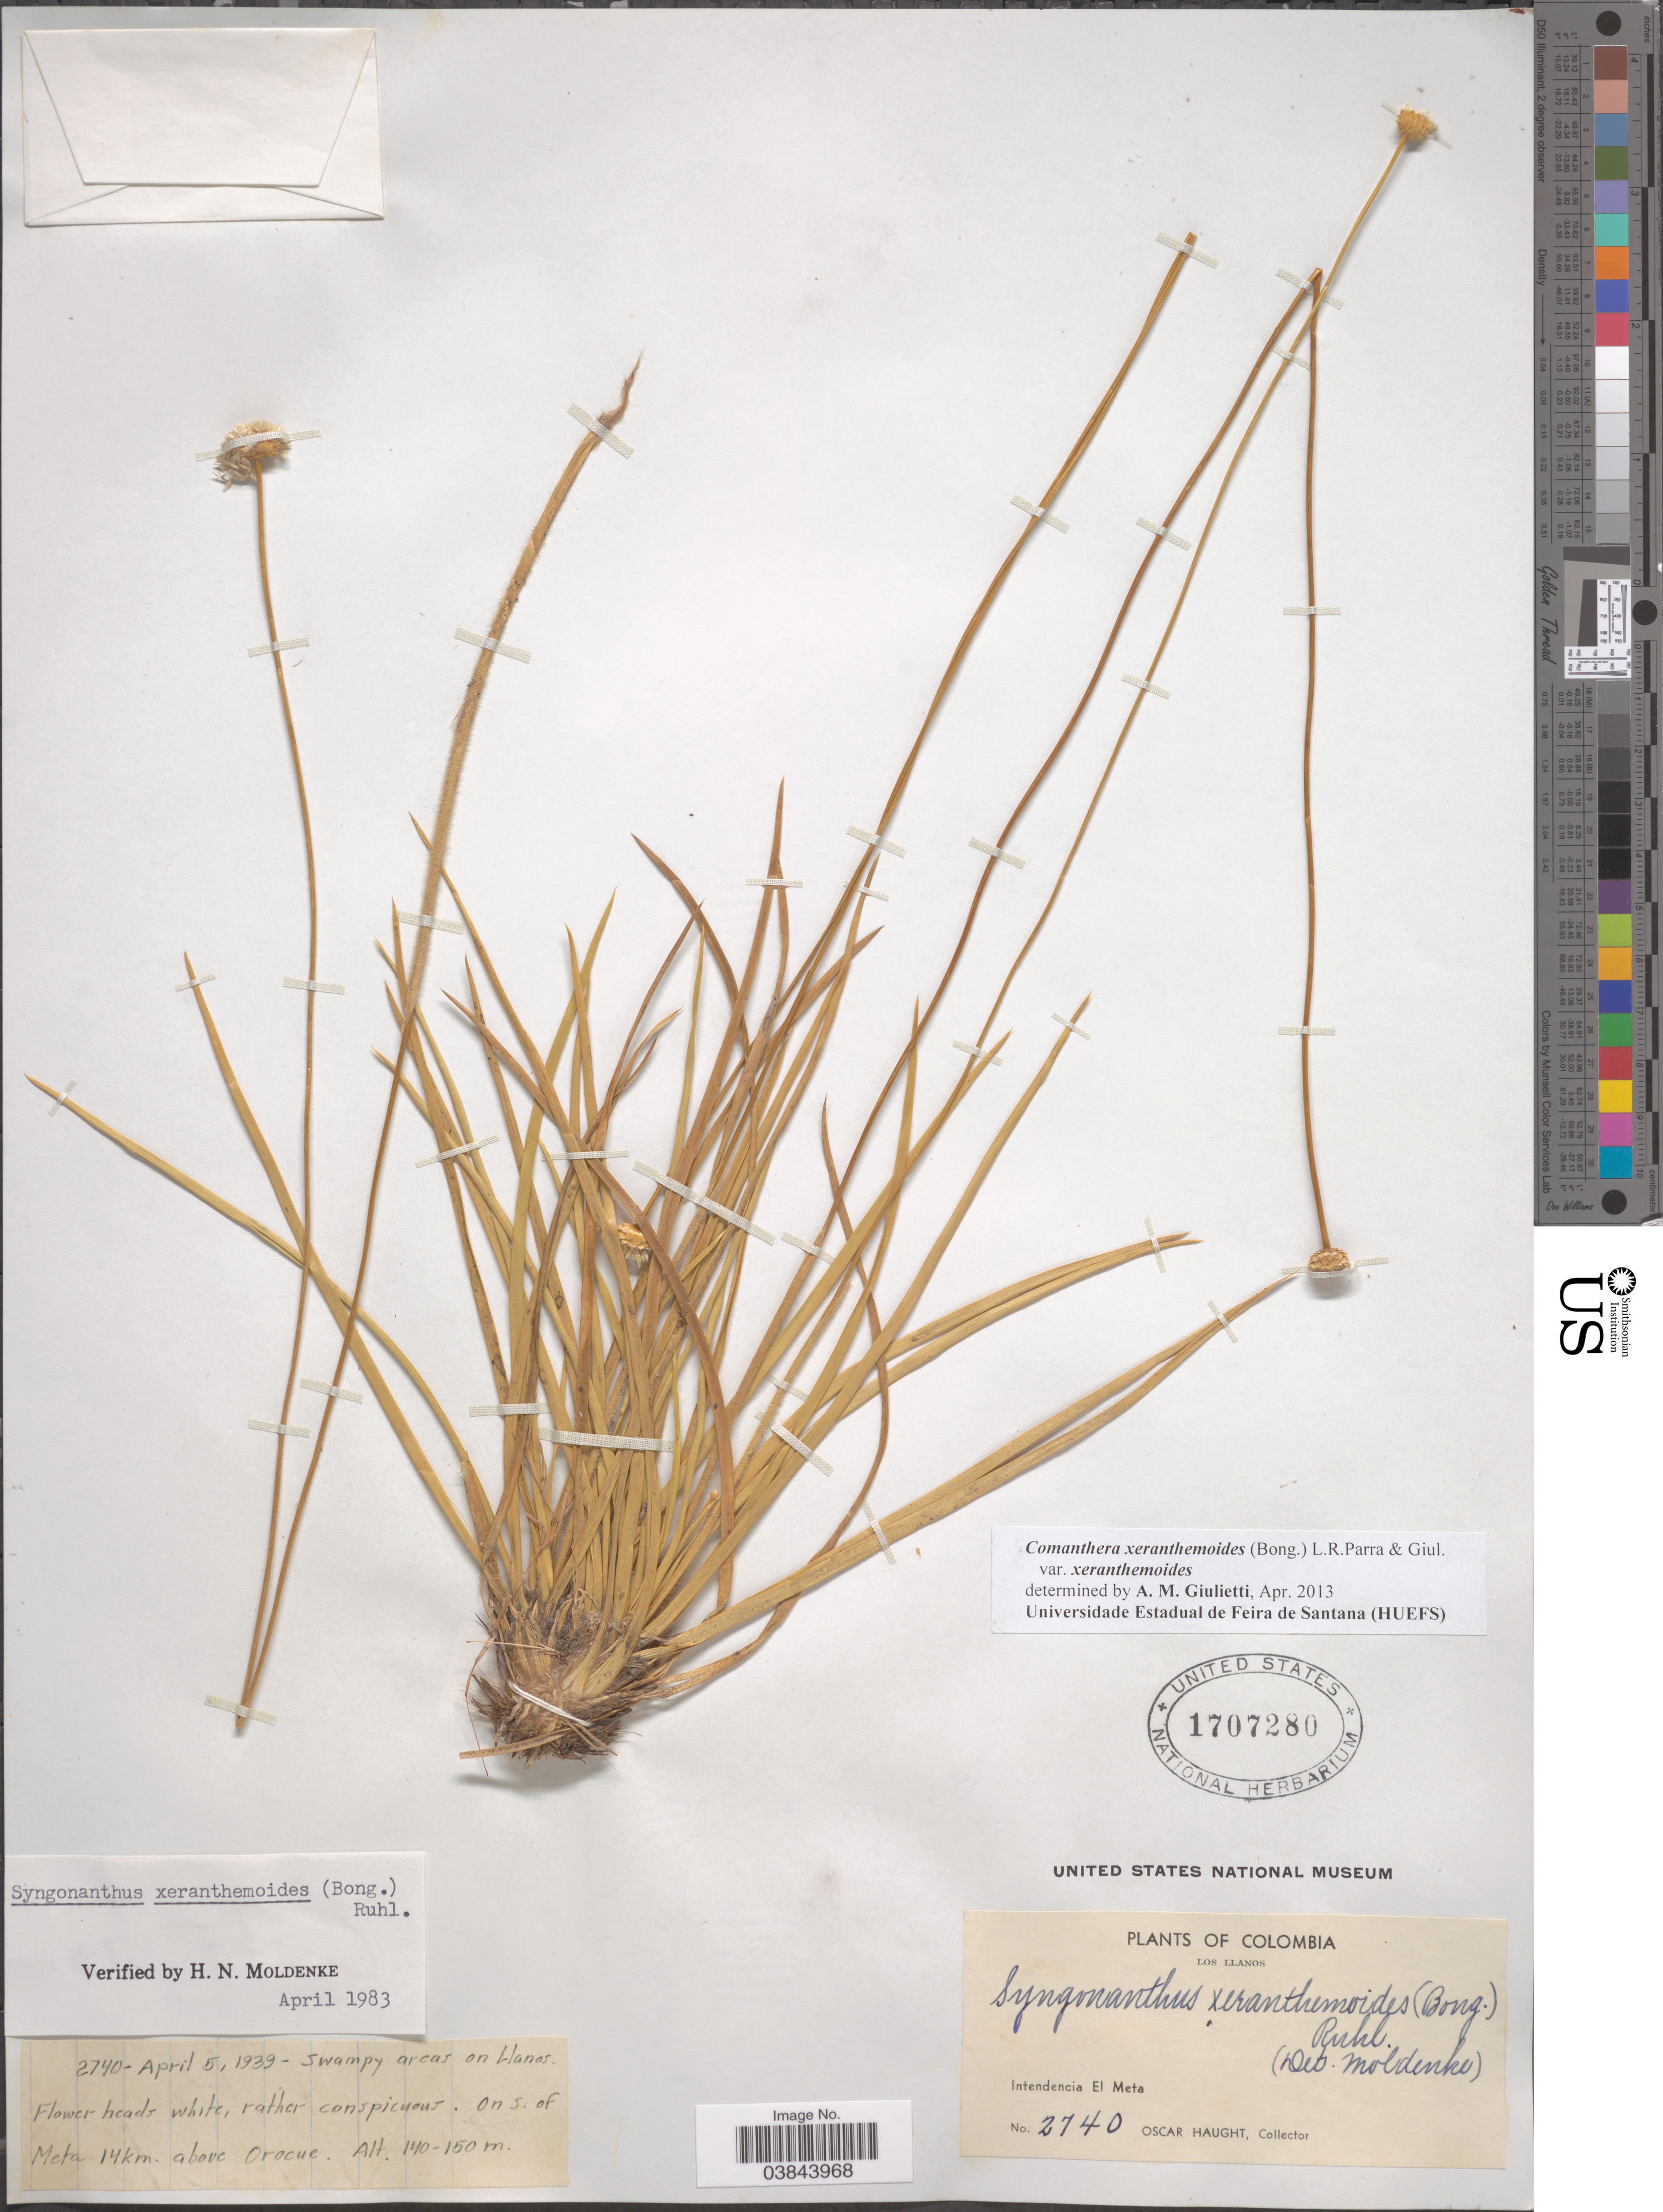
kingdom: Plantae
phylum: Tracheophyta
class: Liliopsida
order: Poales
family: Eriocaulaceae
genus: Comanthera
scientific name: Comanthera xeranthemoides var. xeranthemoides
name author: (Bong.) L.R. Parra & Giul.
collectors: O. L. Haught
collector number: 2740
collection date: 1939-04-05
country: Colombia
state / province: Meta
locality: On S. of Meta 14km. above Orocue. Los Llanos. Intendencia El Meta.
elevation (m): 140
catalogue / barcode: US 1707280